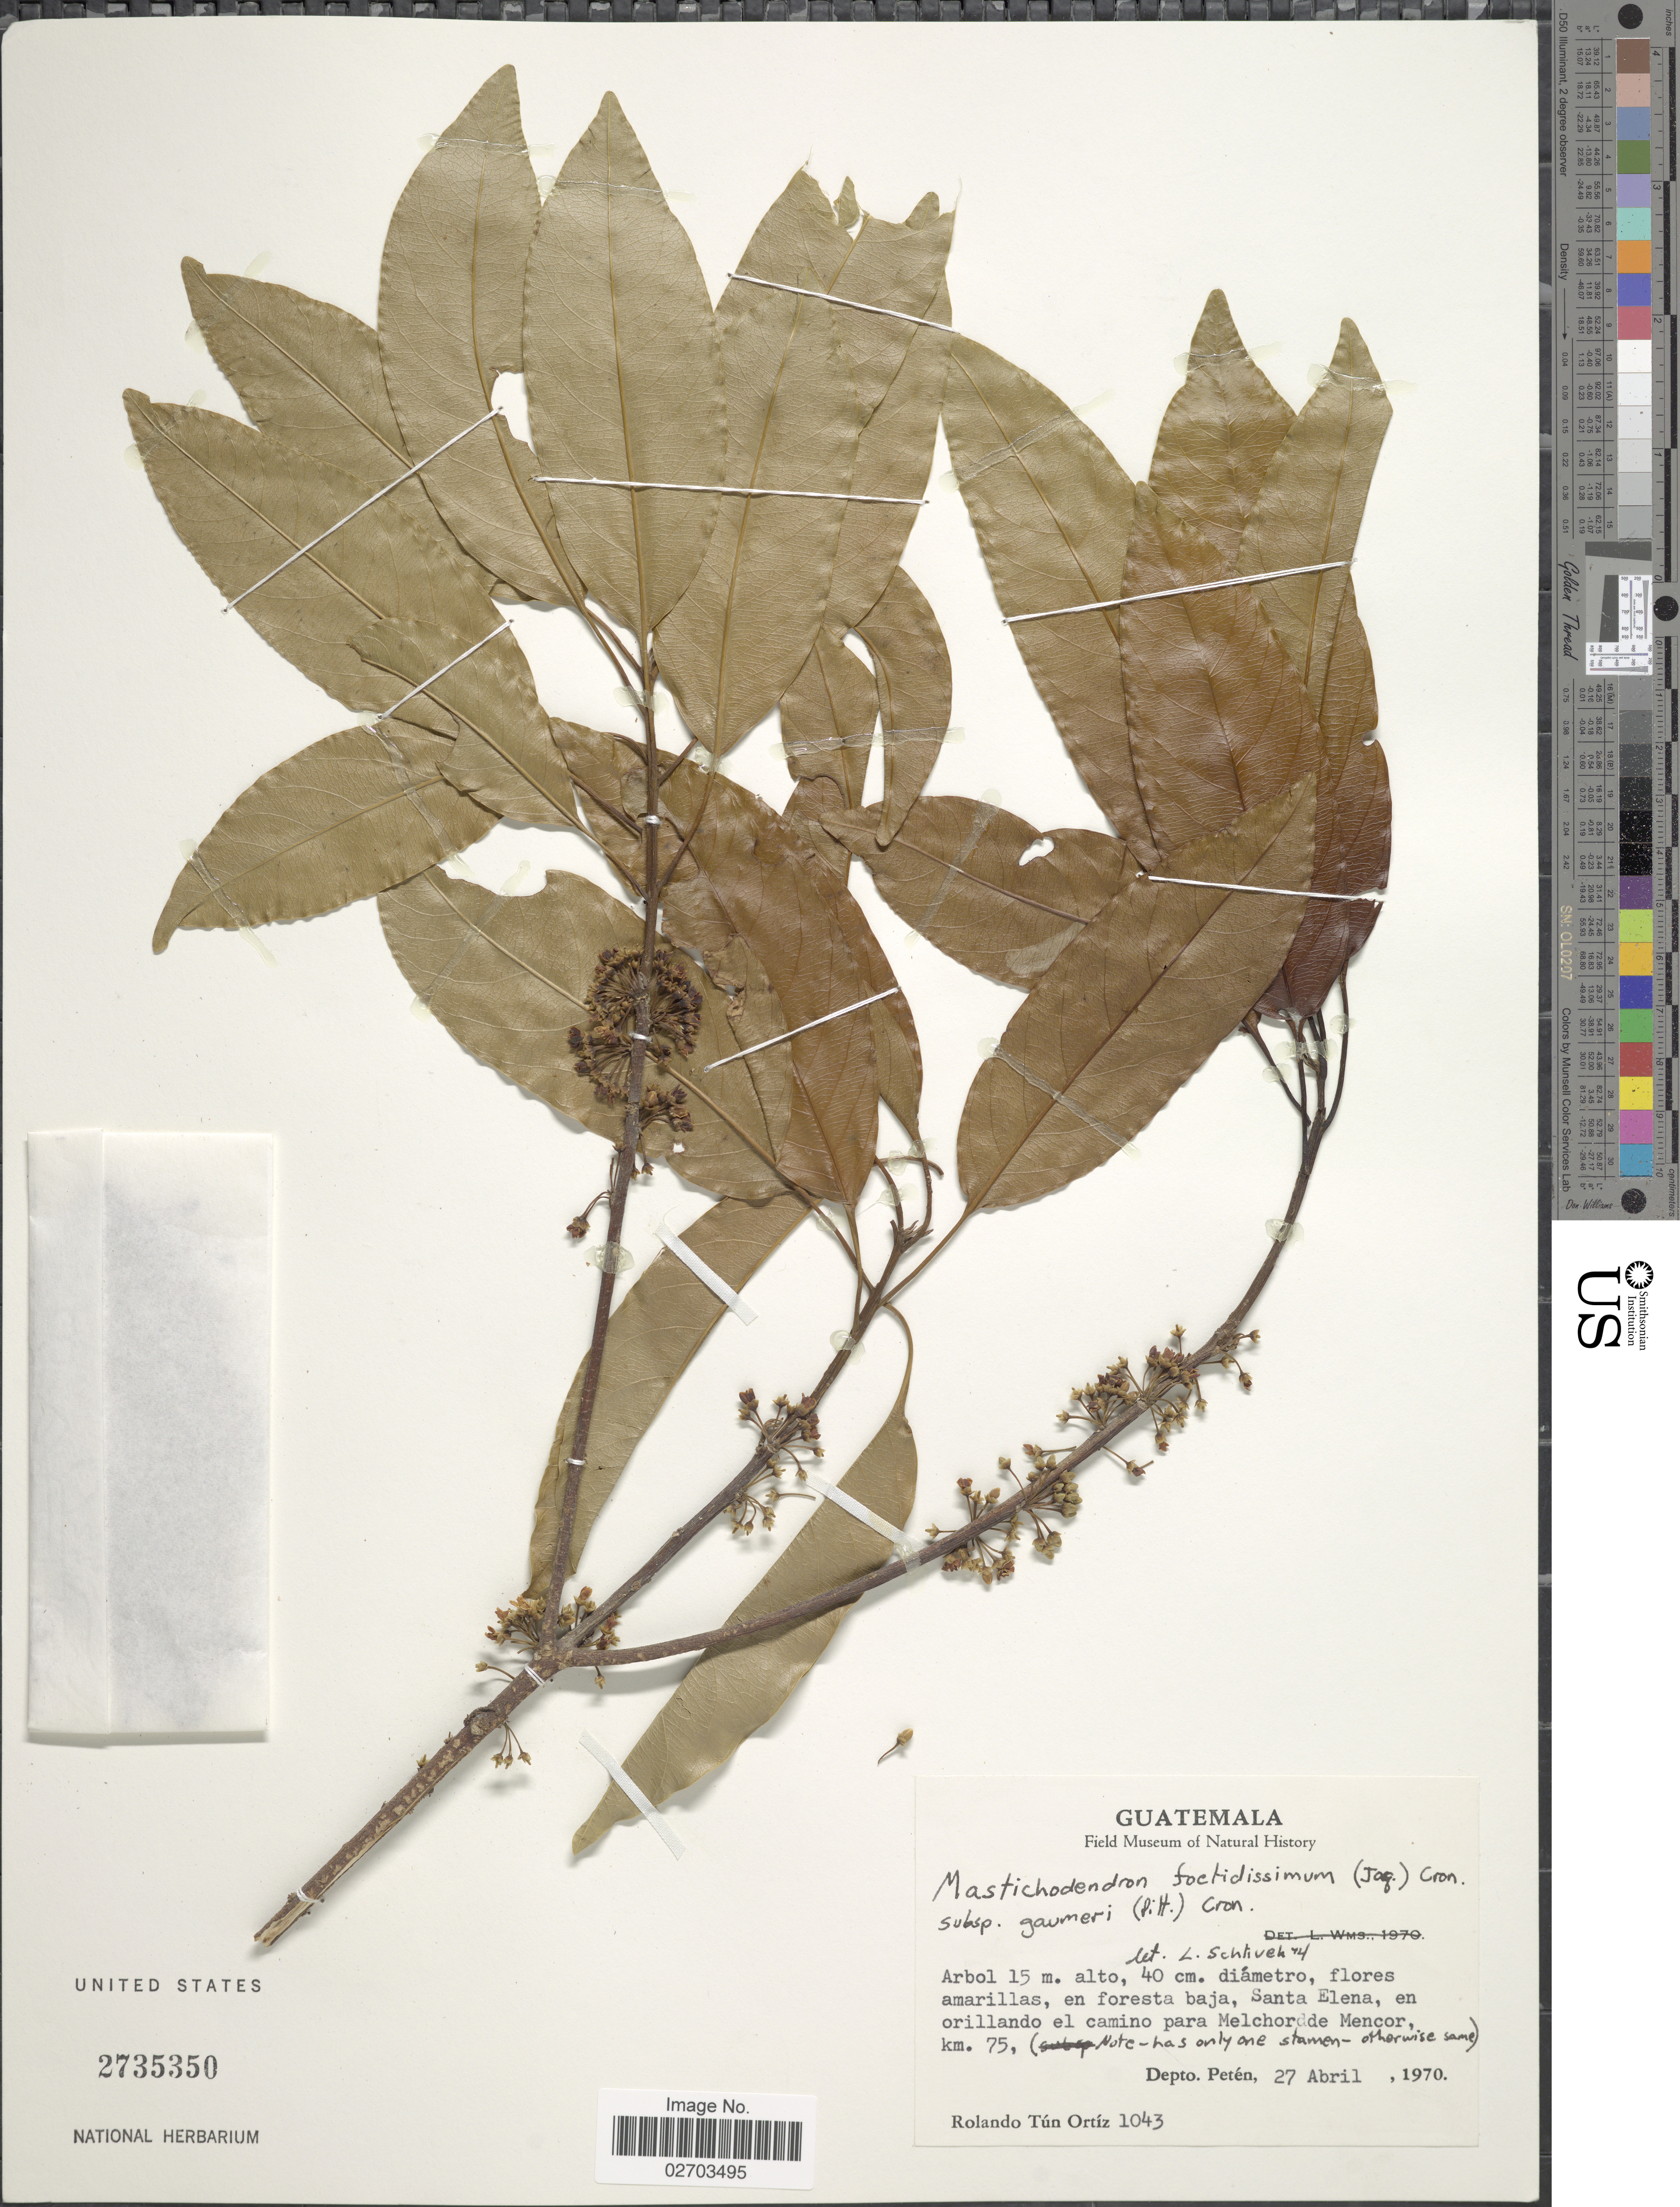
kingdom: Plantae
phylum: Tracheophyta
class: Magnoliopsida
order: Ericales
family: Sapotaceae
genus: Sideroxylon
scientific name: Sideroxylon foetidissimum subsp. gaumeri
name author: (Pittier) T.D. Penn.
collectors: R. Tún Ortíz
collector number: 1043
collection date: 1970-04-27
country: Guatemala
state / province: El Petén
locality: Santa Elena, en orillando el camino para Melchordde Mencor km 75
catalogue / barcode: US 2735350